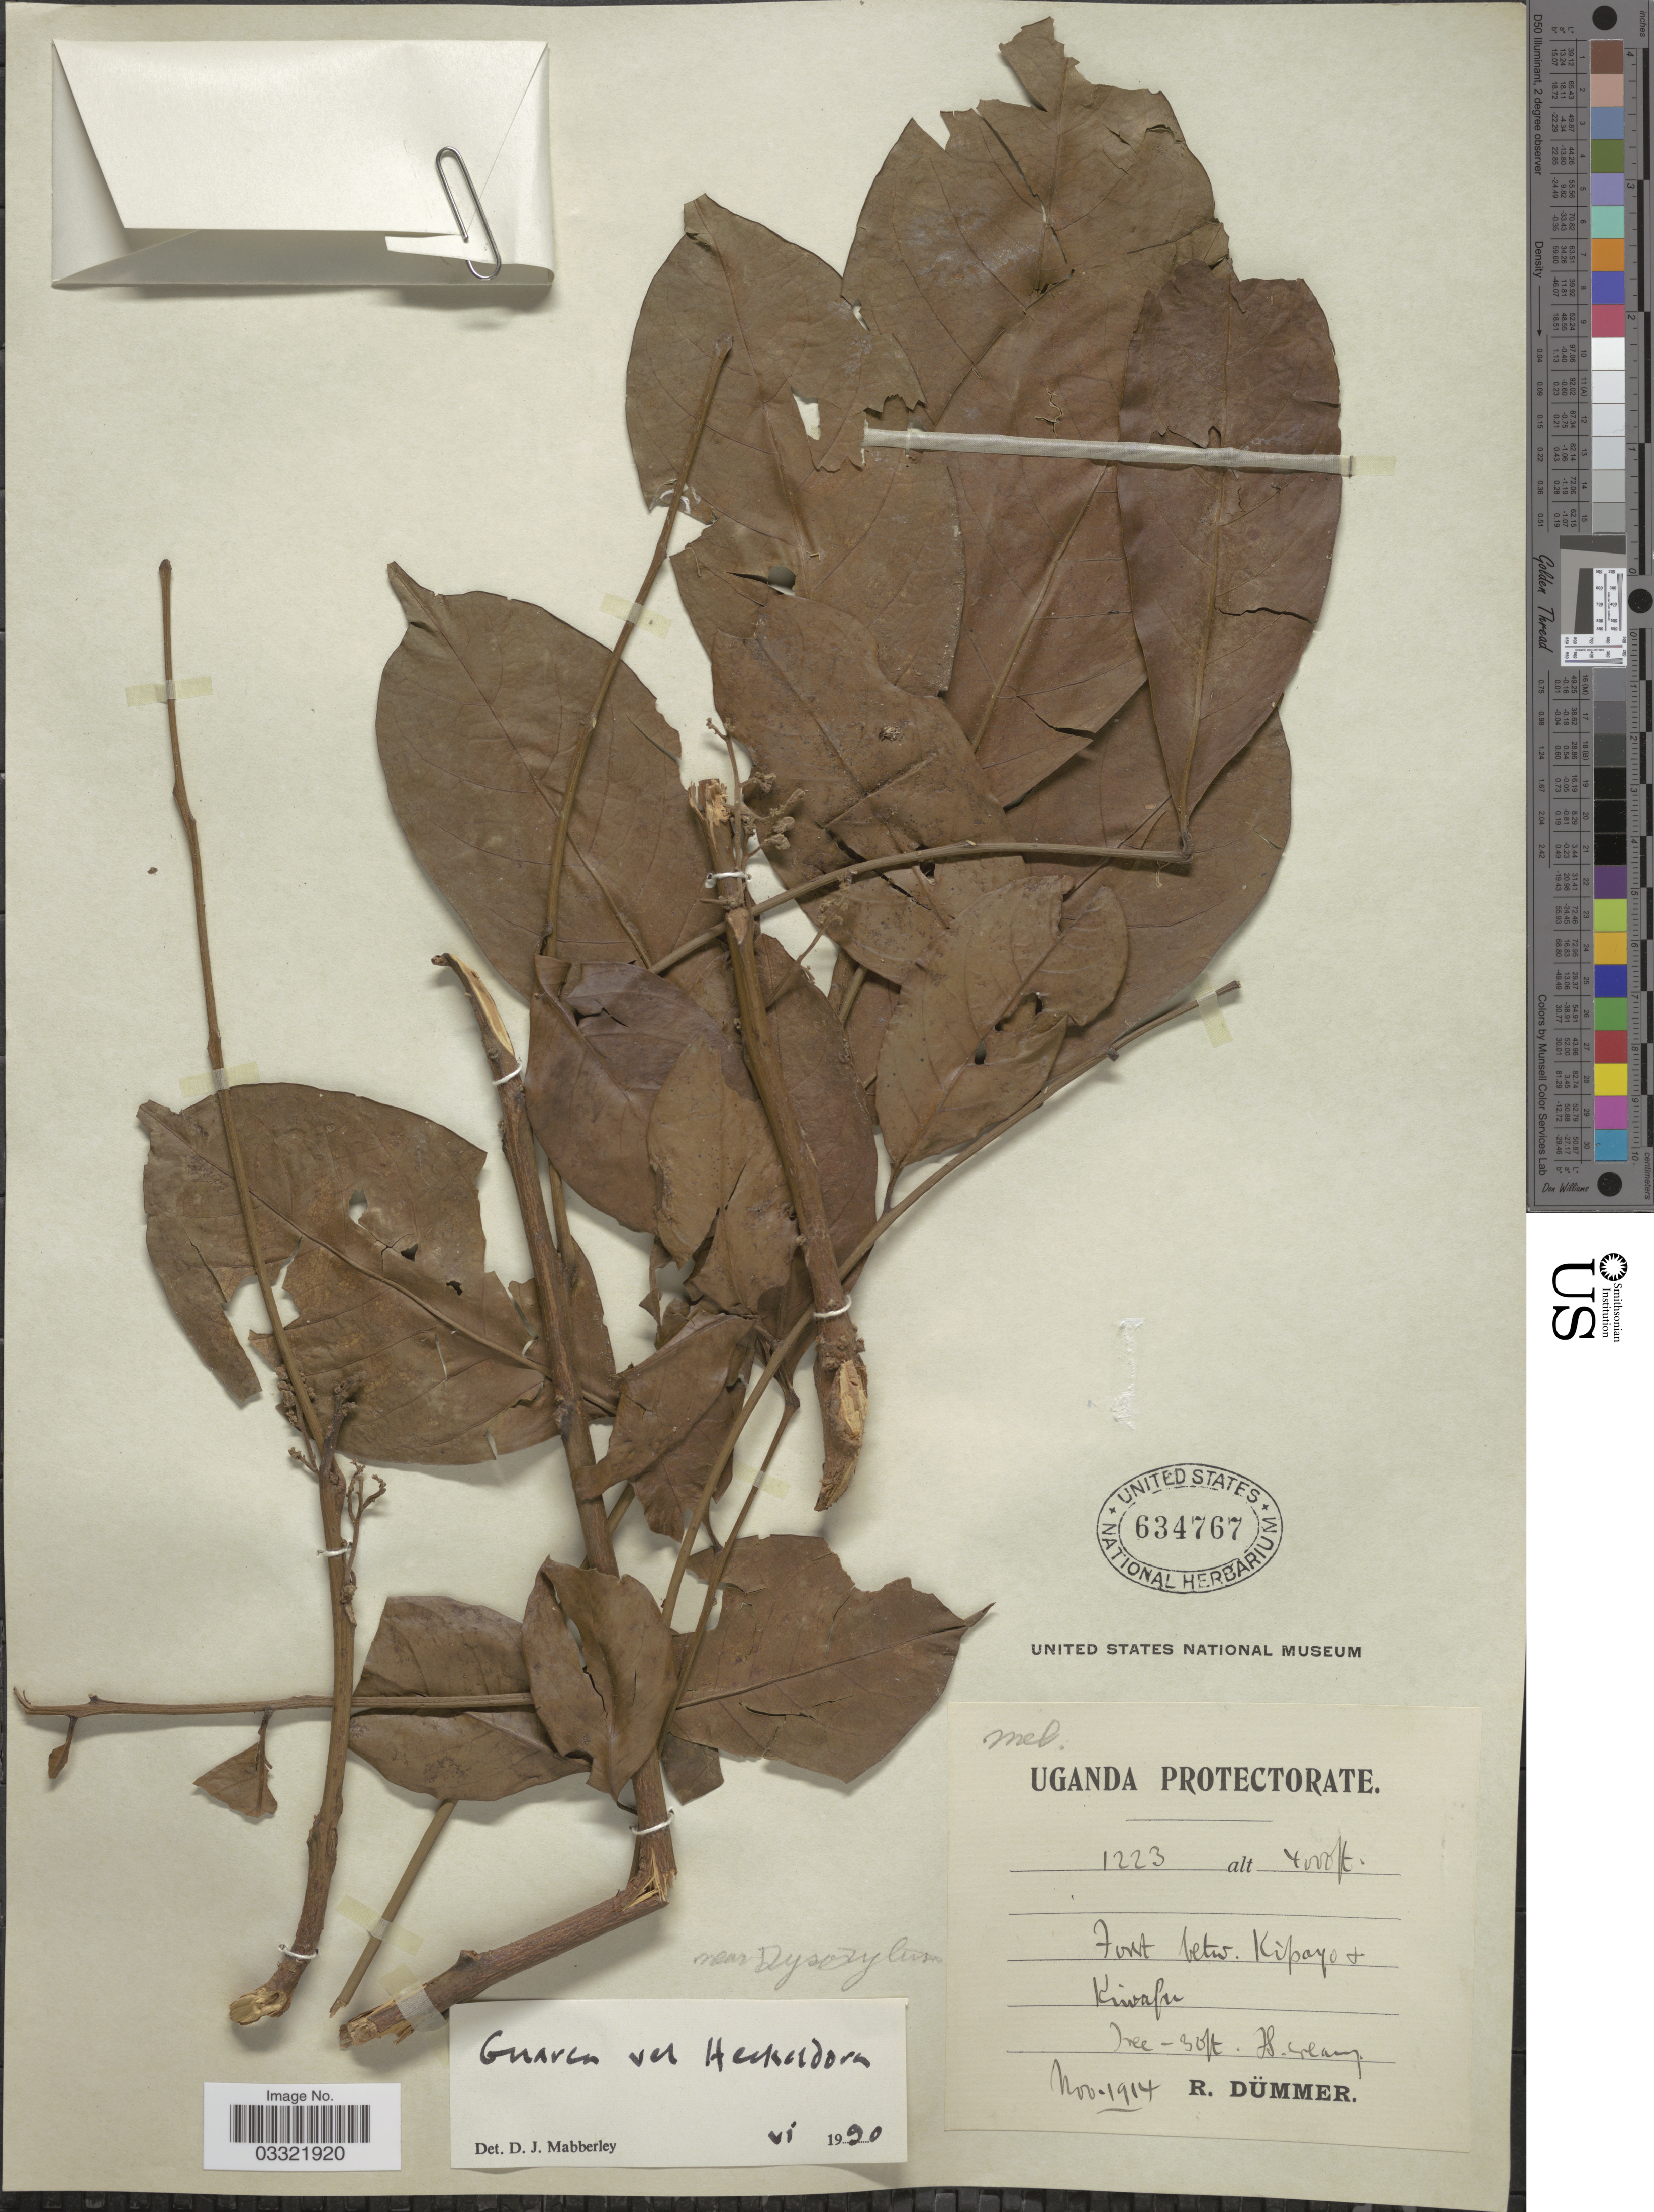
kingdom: Plantae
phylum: Tracheophyta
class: Magnoliopsida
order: Sapindales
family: Meliaceae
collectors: R. A. Dümmer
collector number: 1223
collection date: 1914-11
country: Uganda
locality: Forest betw. Kipayo & Kiwafu.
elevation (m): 1219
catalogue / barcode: US 634767